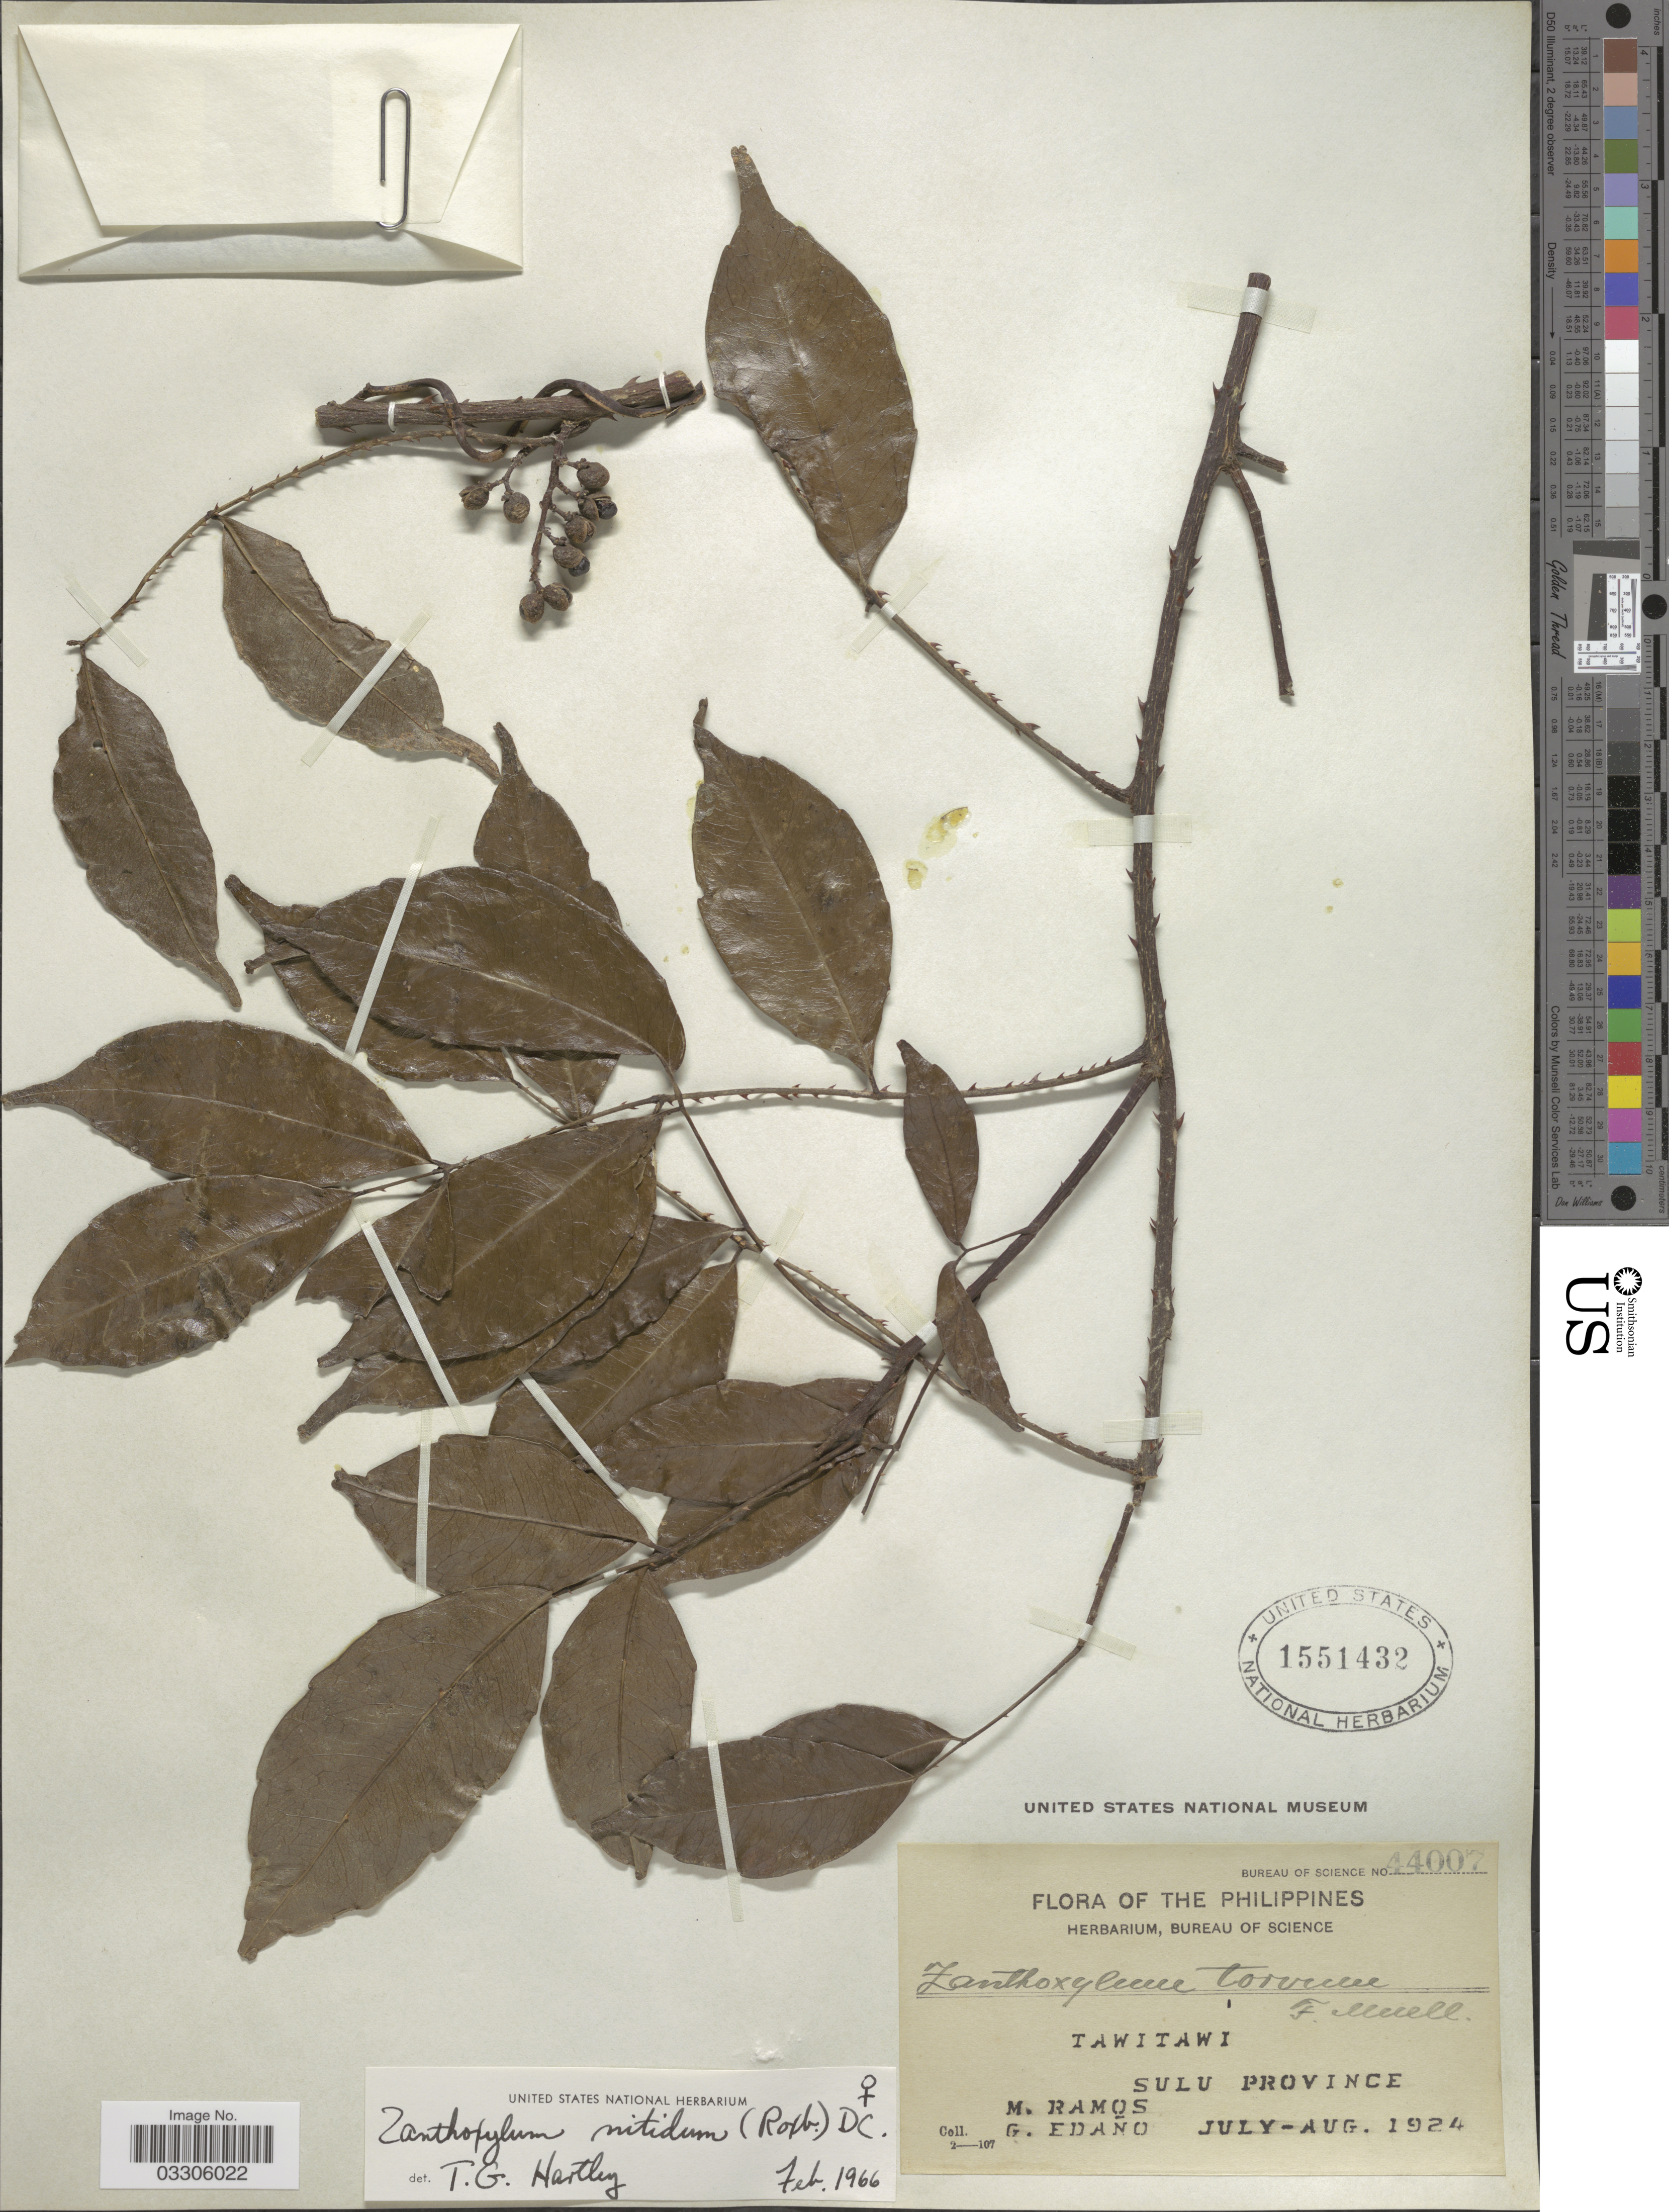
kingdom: Plantae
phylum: Tracheophyta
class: Magnoliopsida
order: Sapindales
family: Rutaceae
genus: Zanthoxylum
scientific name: Zanthoxylum nitidum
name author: Bunge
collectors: M. Ramos & G. Edaño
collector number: Bureau of Science 44007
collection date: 1924-07/1924-08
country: Philippines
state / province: Muslim Mindanao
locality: Tawitawi, Sulu Province.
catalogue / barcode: US 1551432